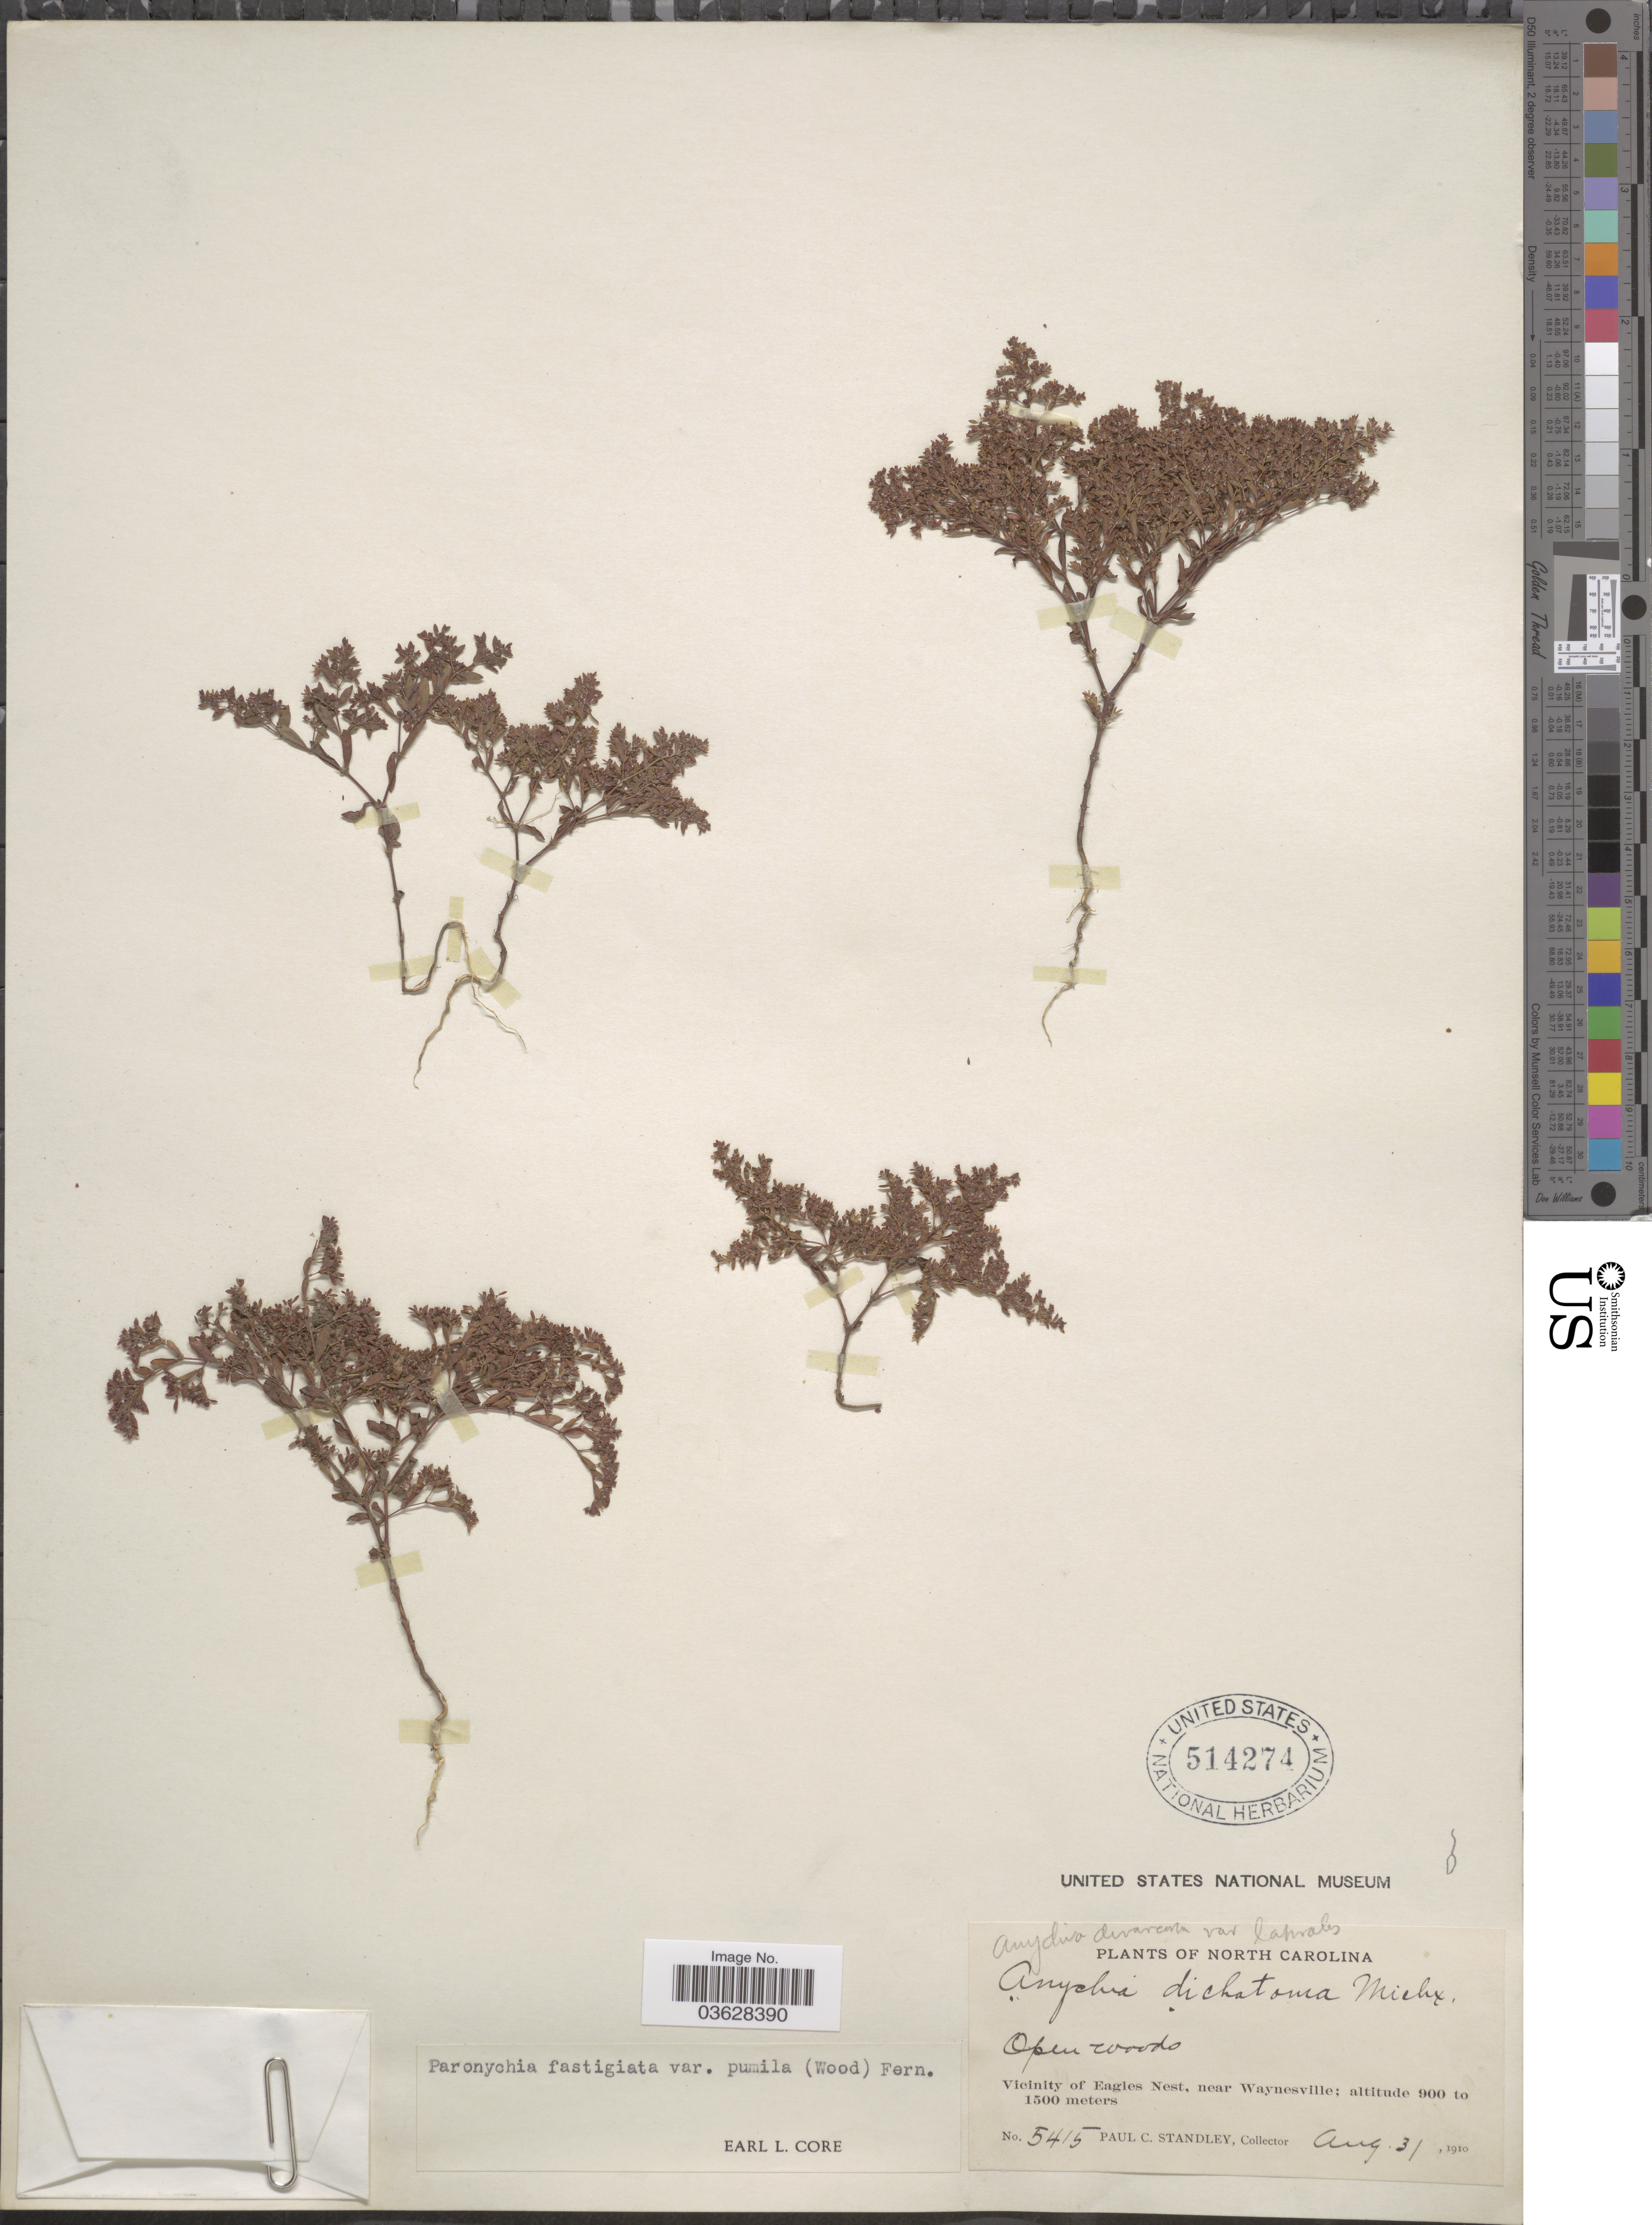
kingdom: Plantae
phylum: Tracheophyta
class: Magnoliopsida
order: Caryophyllales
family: Caryophyllaceae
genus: Paronychia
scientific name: Paronychia fastigiata var. pumila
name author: (Alph. Wood) Fernald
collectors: P. C. Standley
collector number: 5415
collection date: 1910-08-31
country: United States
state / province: North Carolina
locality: Vicinity of Eagles Nest, near Waynesville.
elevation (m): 900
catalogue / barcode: US 514274